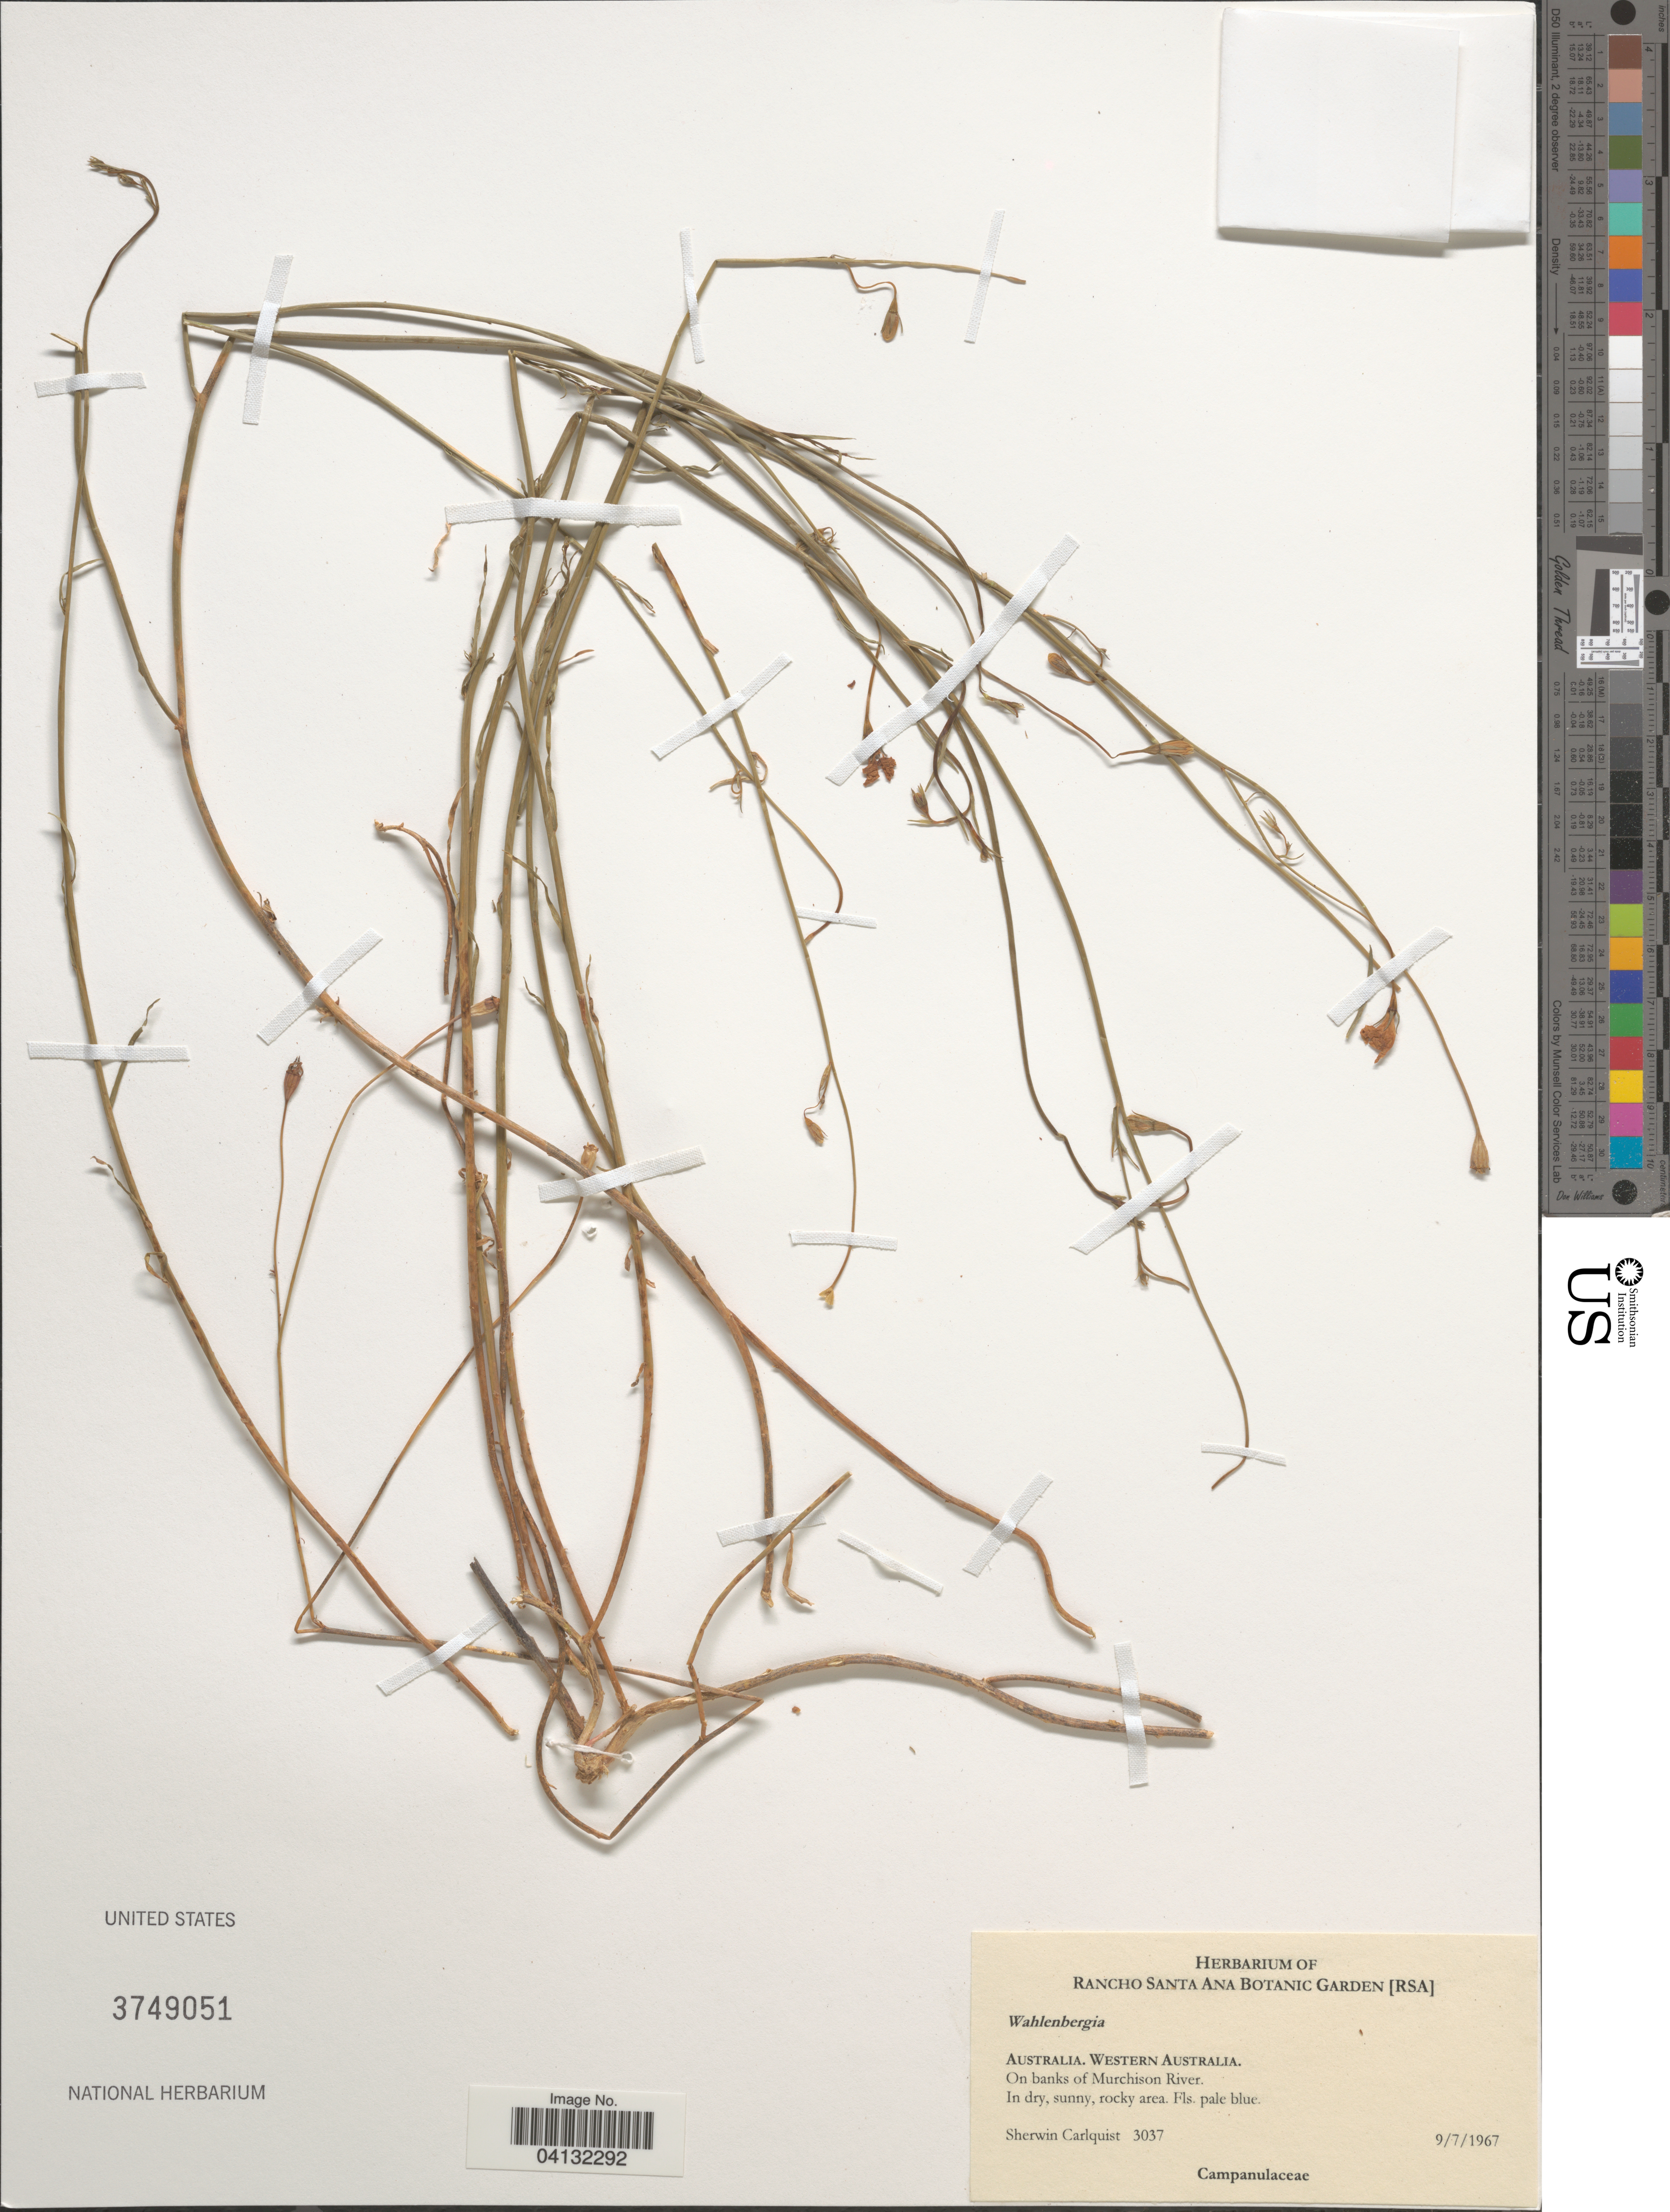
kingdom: Plantae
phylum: Tracheophyta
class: Magnoliopsida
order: Asterales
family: Campanulaceae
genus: Wahlenbergia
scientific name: Wahlenbergia sp.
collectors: S. Carlquist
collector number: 3037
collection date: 1967-09-07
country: Australia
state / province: Western Australia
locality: On banks of Murchison River.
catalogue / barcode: US 3749051